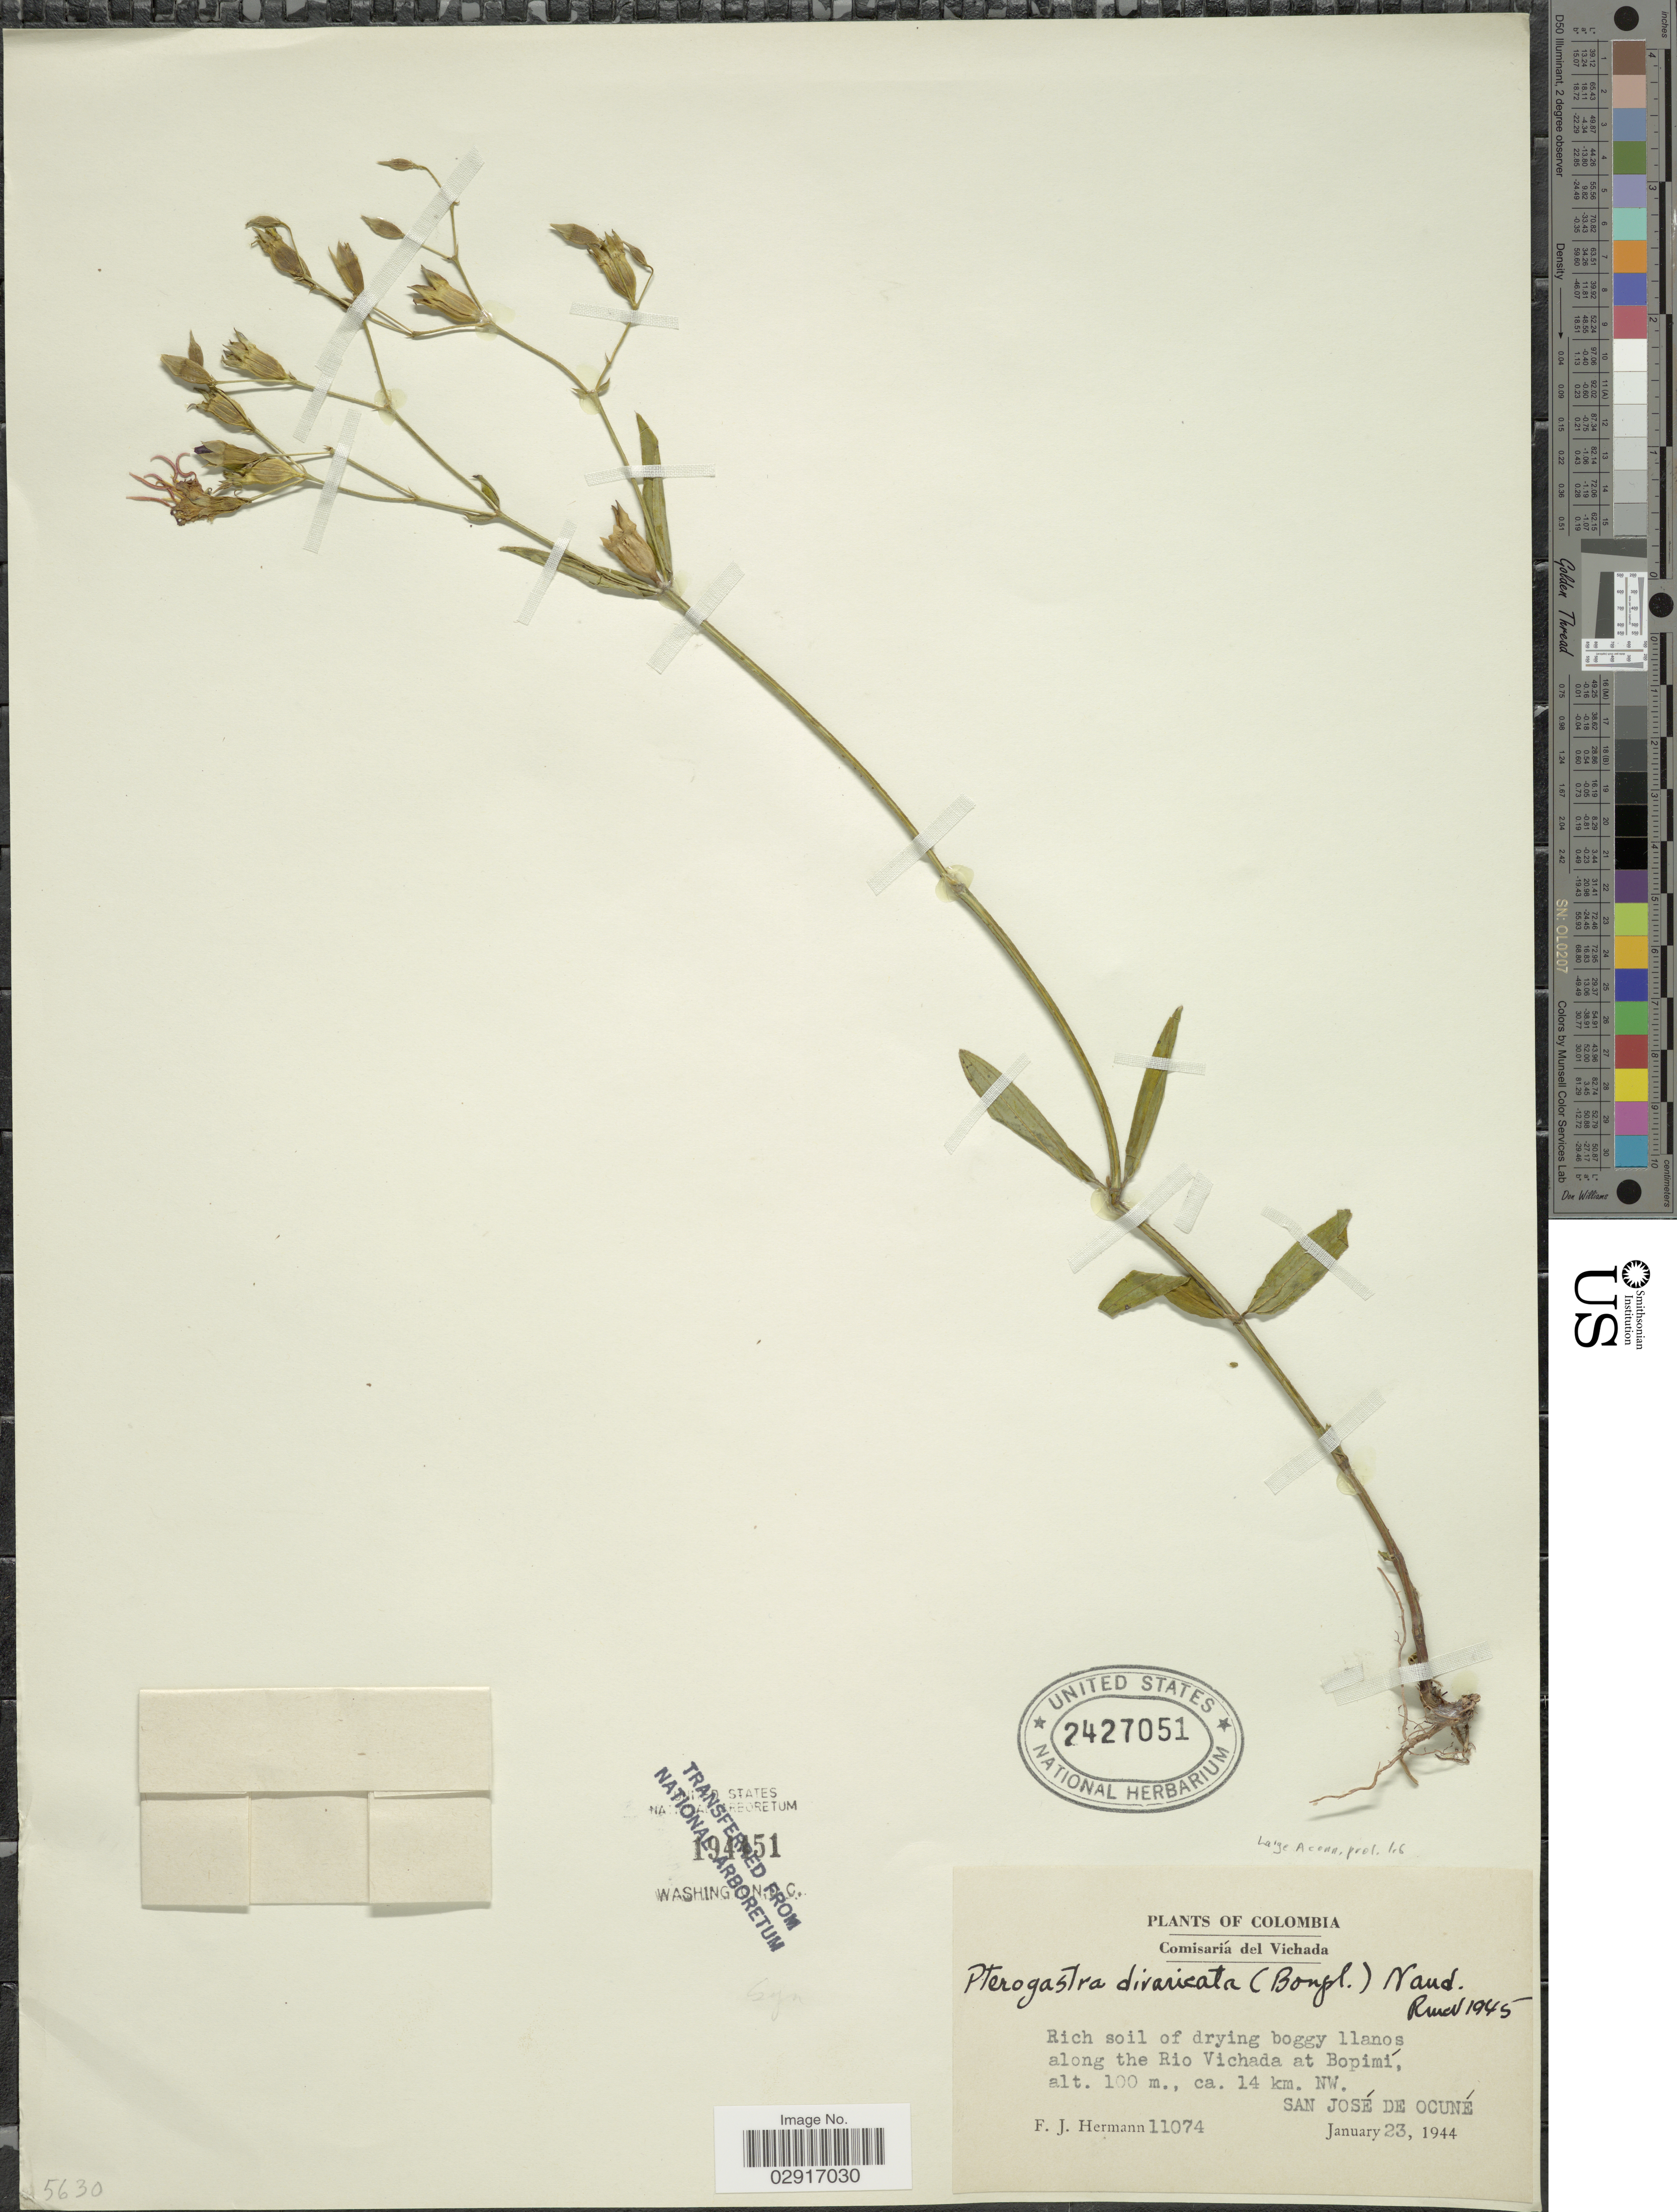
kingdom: Plantae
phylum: Tracheophyta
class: Magnoliopsida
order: Myrtales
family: Melastomataceae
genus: Pterogastra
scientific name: Pterogastra divaricata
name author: (Bonpl.) Naudin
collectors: F. J. Hermann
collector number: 11074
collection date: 1944-01-23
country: Colombia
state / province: Vichada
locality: Comisaría del Vichada. Along the Rio Vichada at Bopimí. Ca. 14 km. NW. San José de Ocuné.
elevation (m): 100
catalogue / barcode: US 2427051